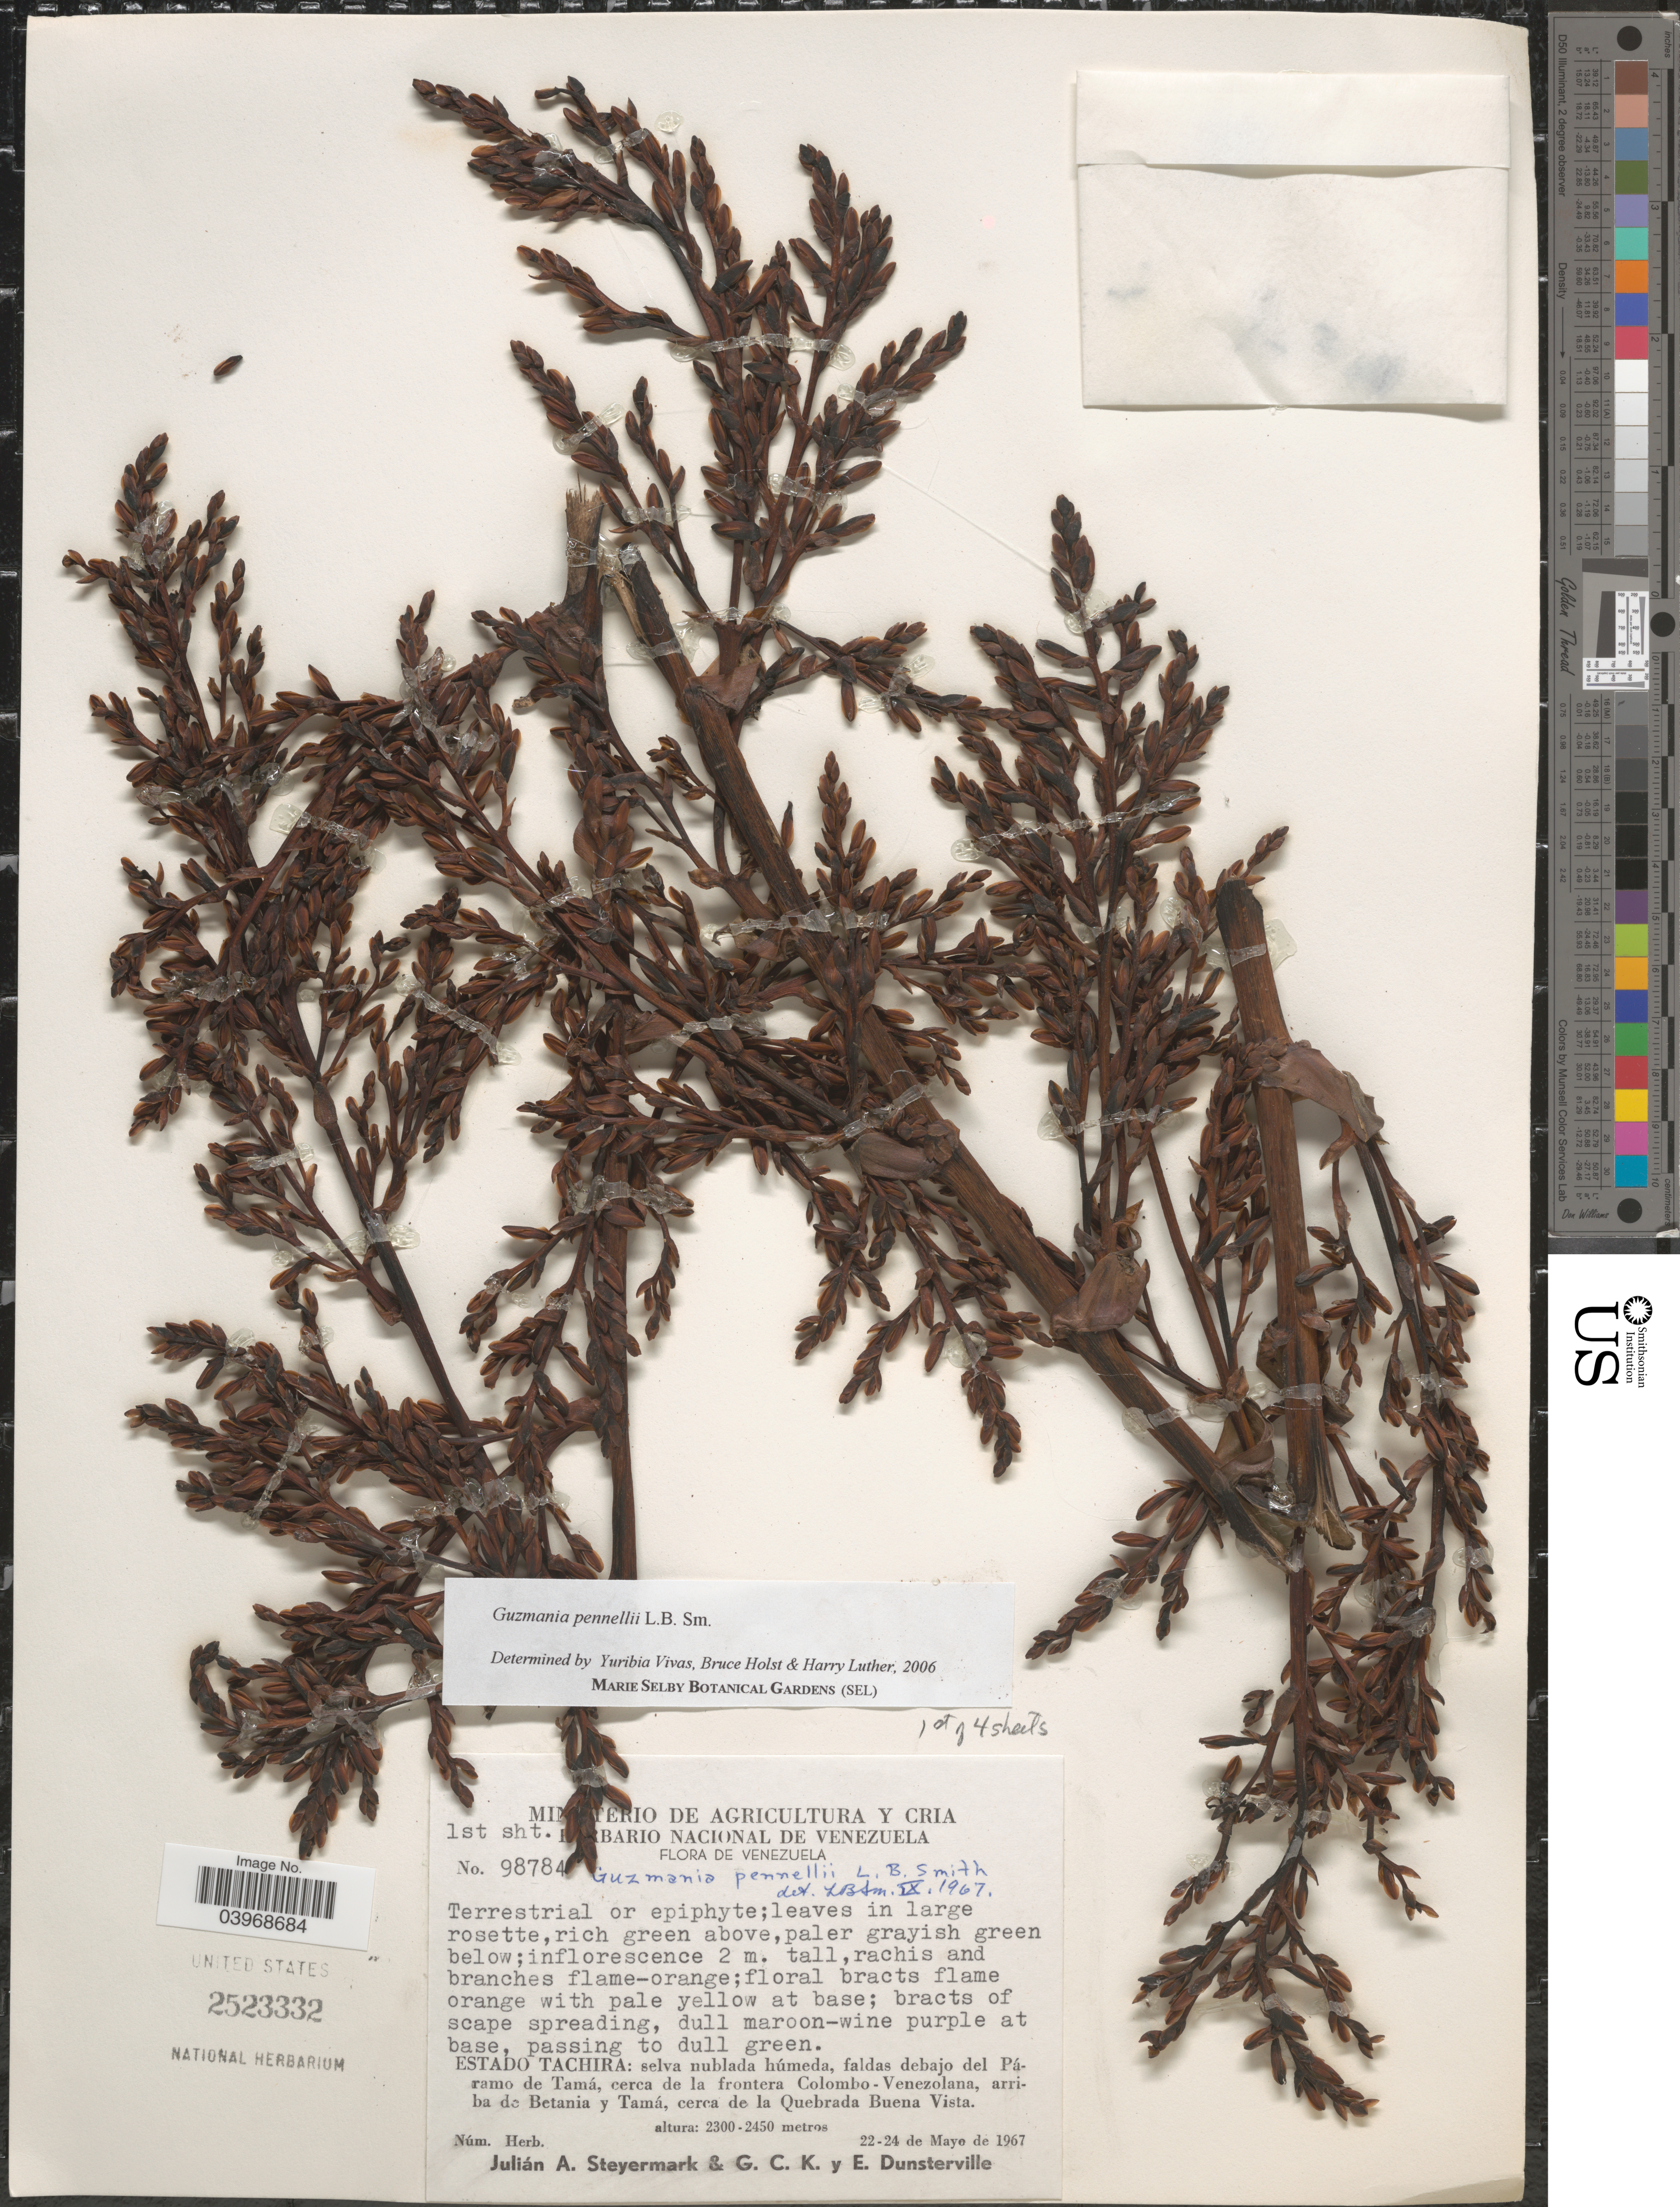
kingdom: Plantae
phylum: Tracheophyta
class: Liliopsida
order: Poales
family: Bromeliaceae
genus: Guzmania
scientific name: Guzmania pennellii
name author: L.B. Sm.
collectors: J. Steyermark, G. C. K. Dunsterville & E. Dunsterville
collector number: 98784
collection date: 1967-05-22/1967-05-24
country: Venezuela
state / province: Tachira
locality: Selva nublada húmeda, faldas debajo del Páramo de Tamá, cerca de la frontera Colombo-Venezolana, arriba de Betania Y Tamá, cerca de la Quebrada Buena Vista.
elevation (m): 2300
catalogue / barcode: US 2523332